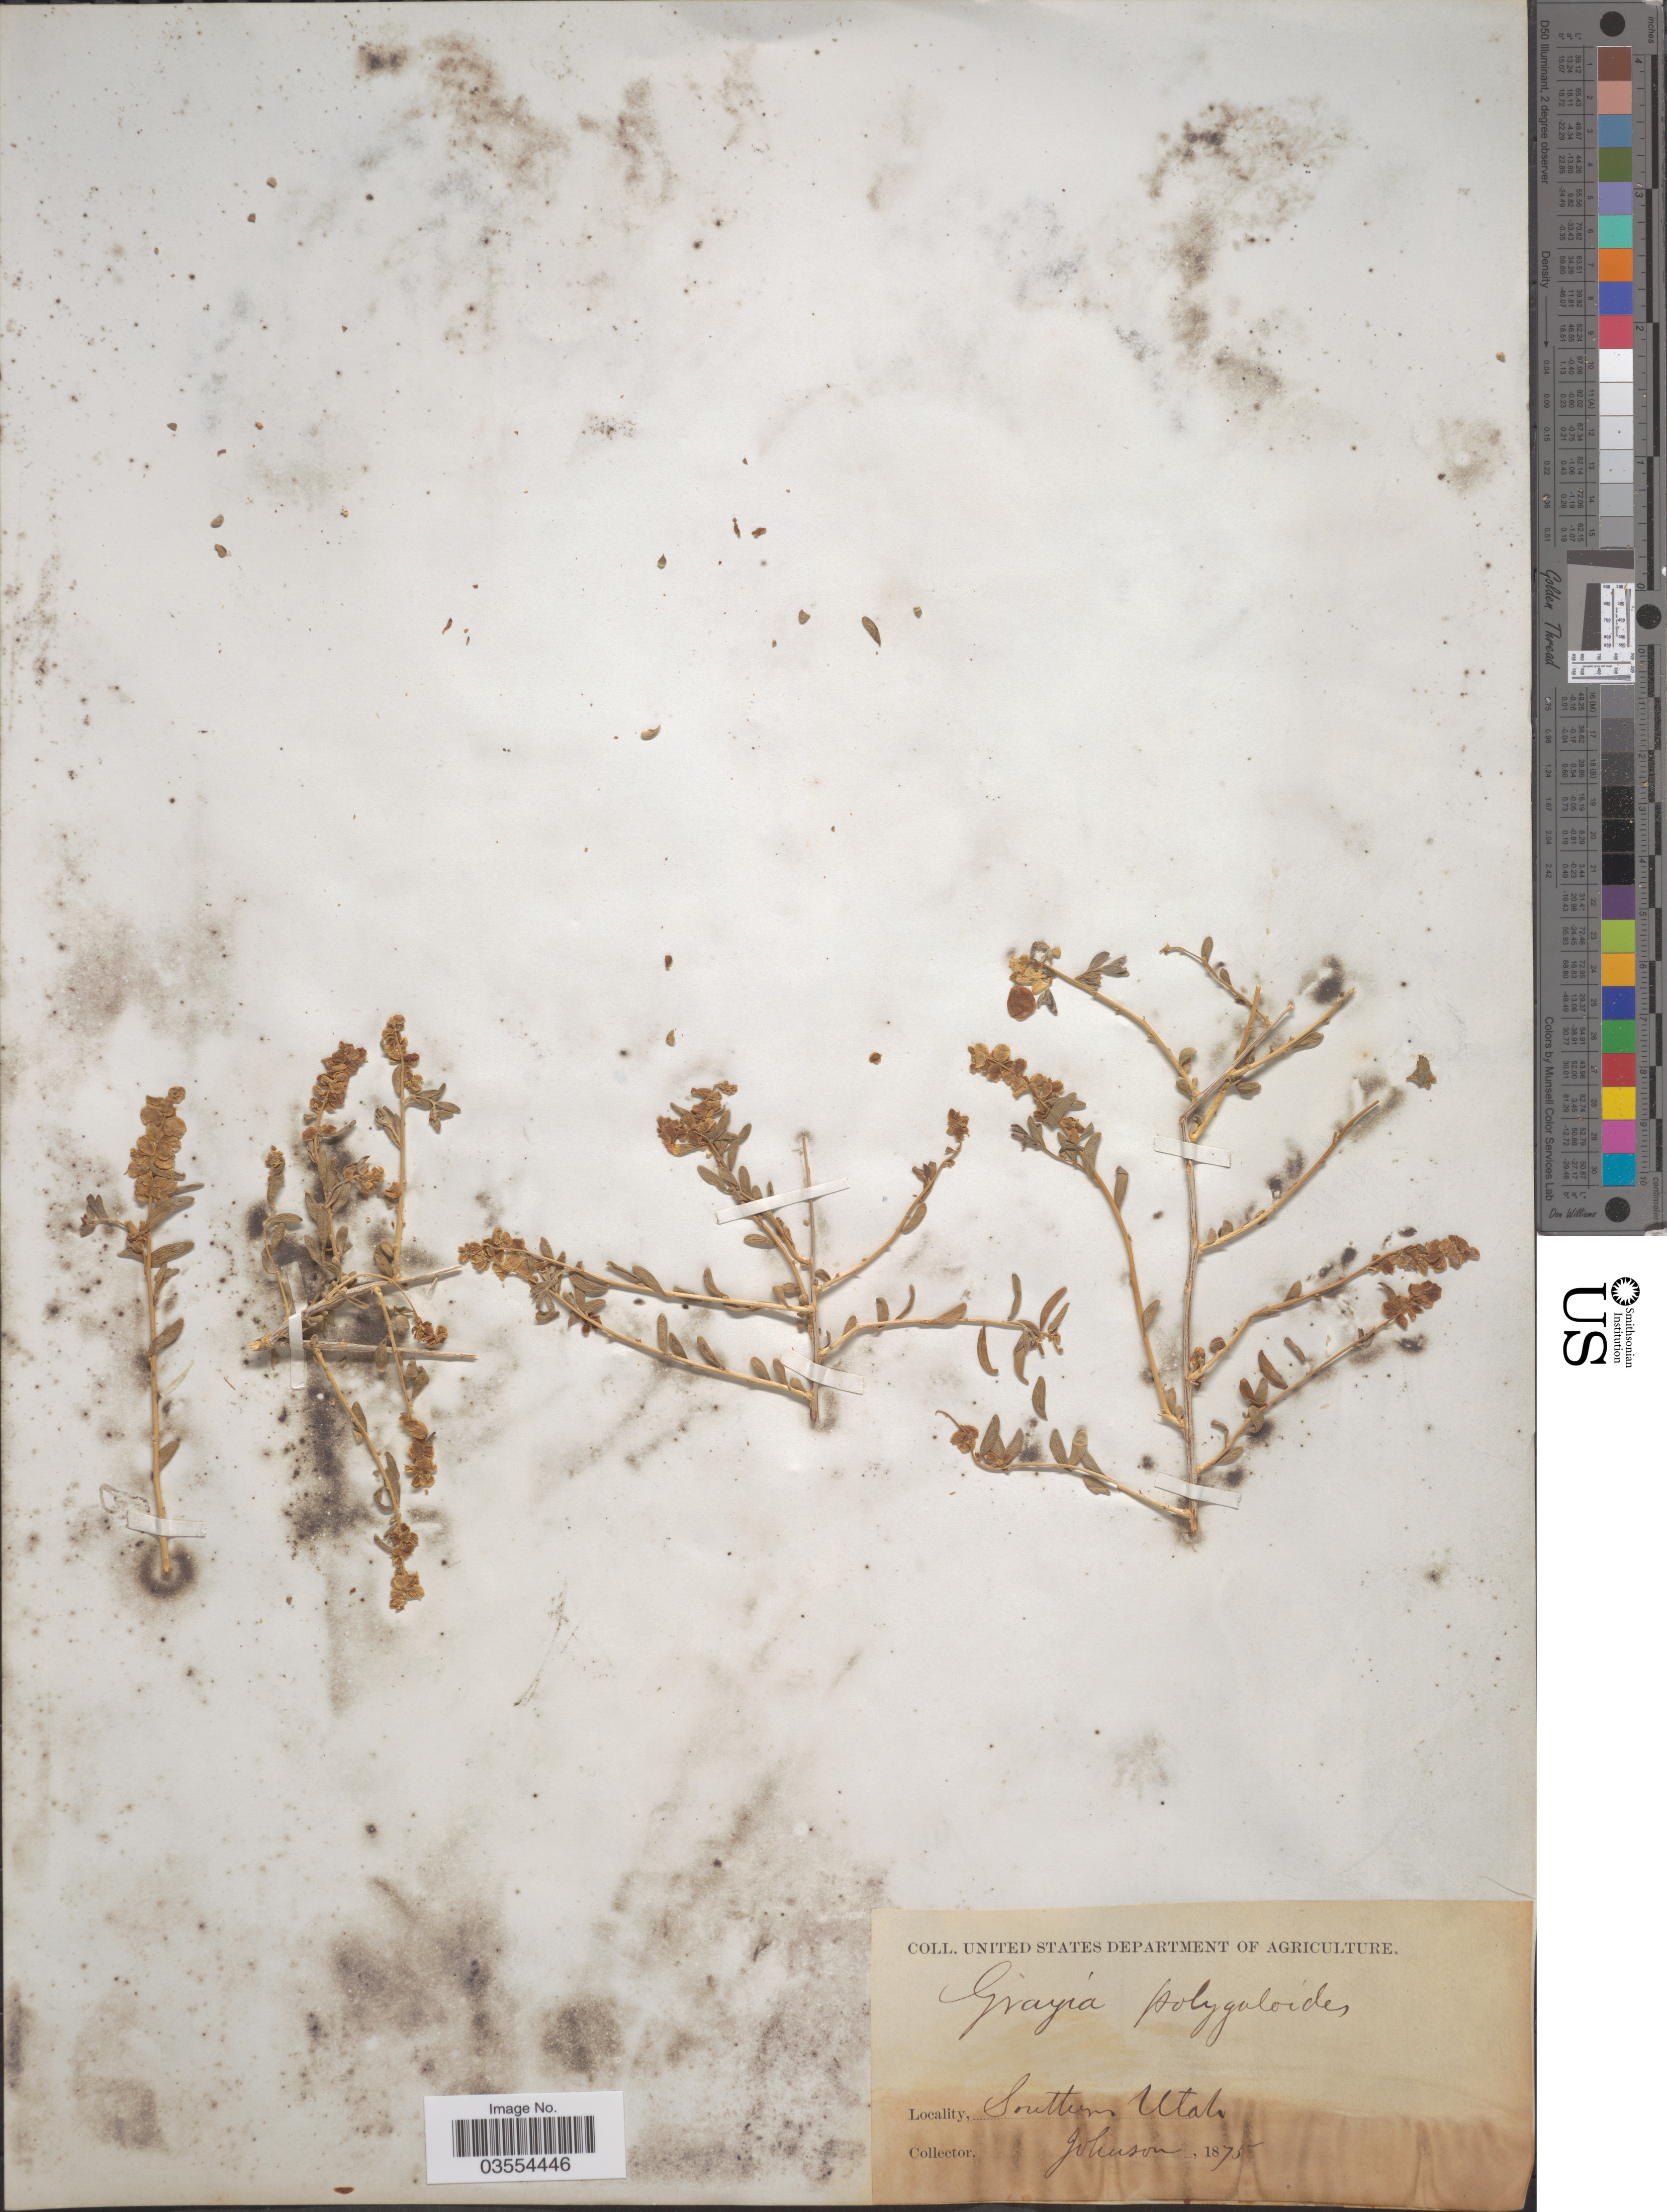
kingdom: Plantae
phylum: Tracheophyta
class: Magnoliopsida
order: Caryophyllales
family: Amaranthaceae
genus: Grayia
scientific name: Grayia spinosa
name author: (Hook.) Moq.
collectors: -- Johnson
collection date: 1875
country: United States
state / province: Utah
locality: Southern Utah.